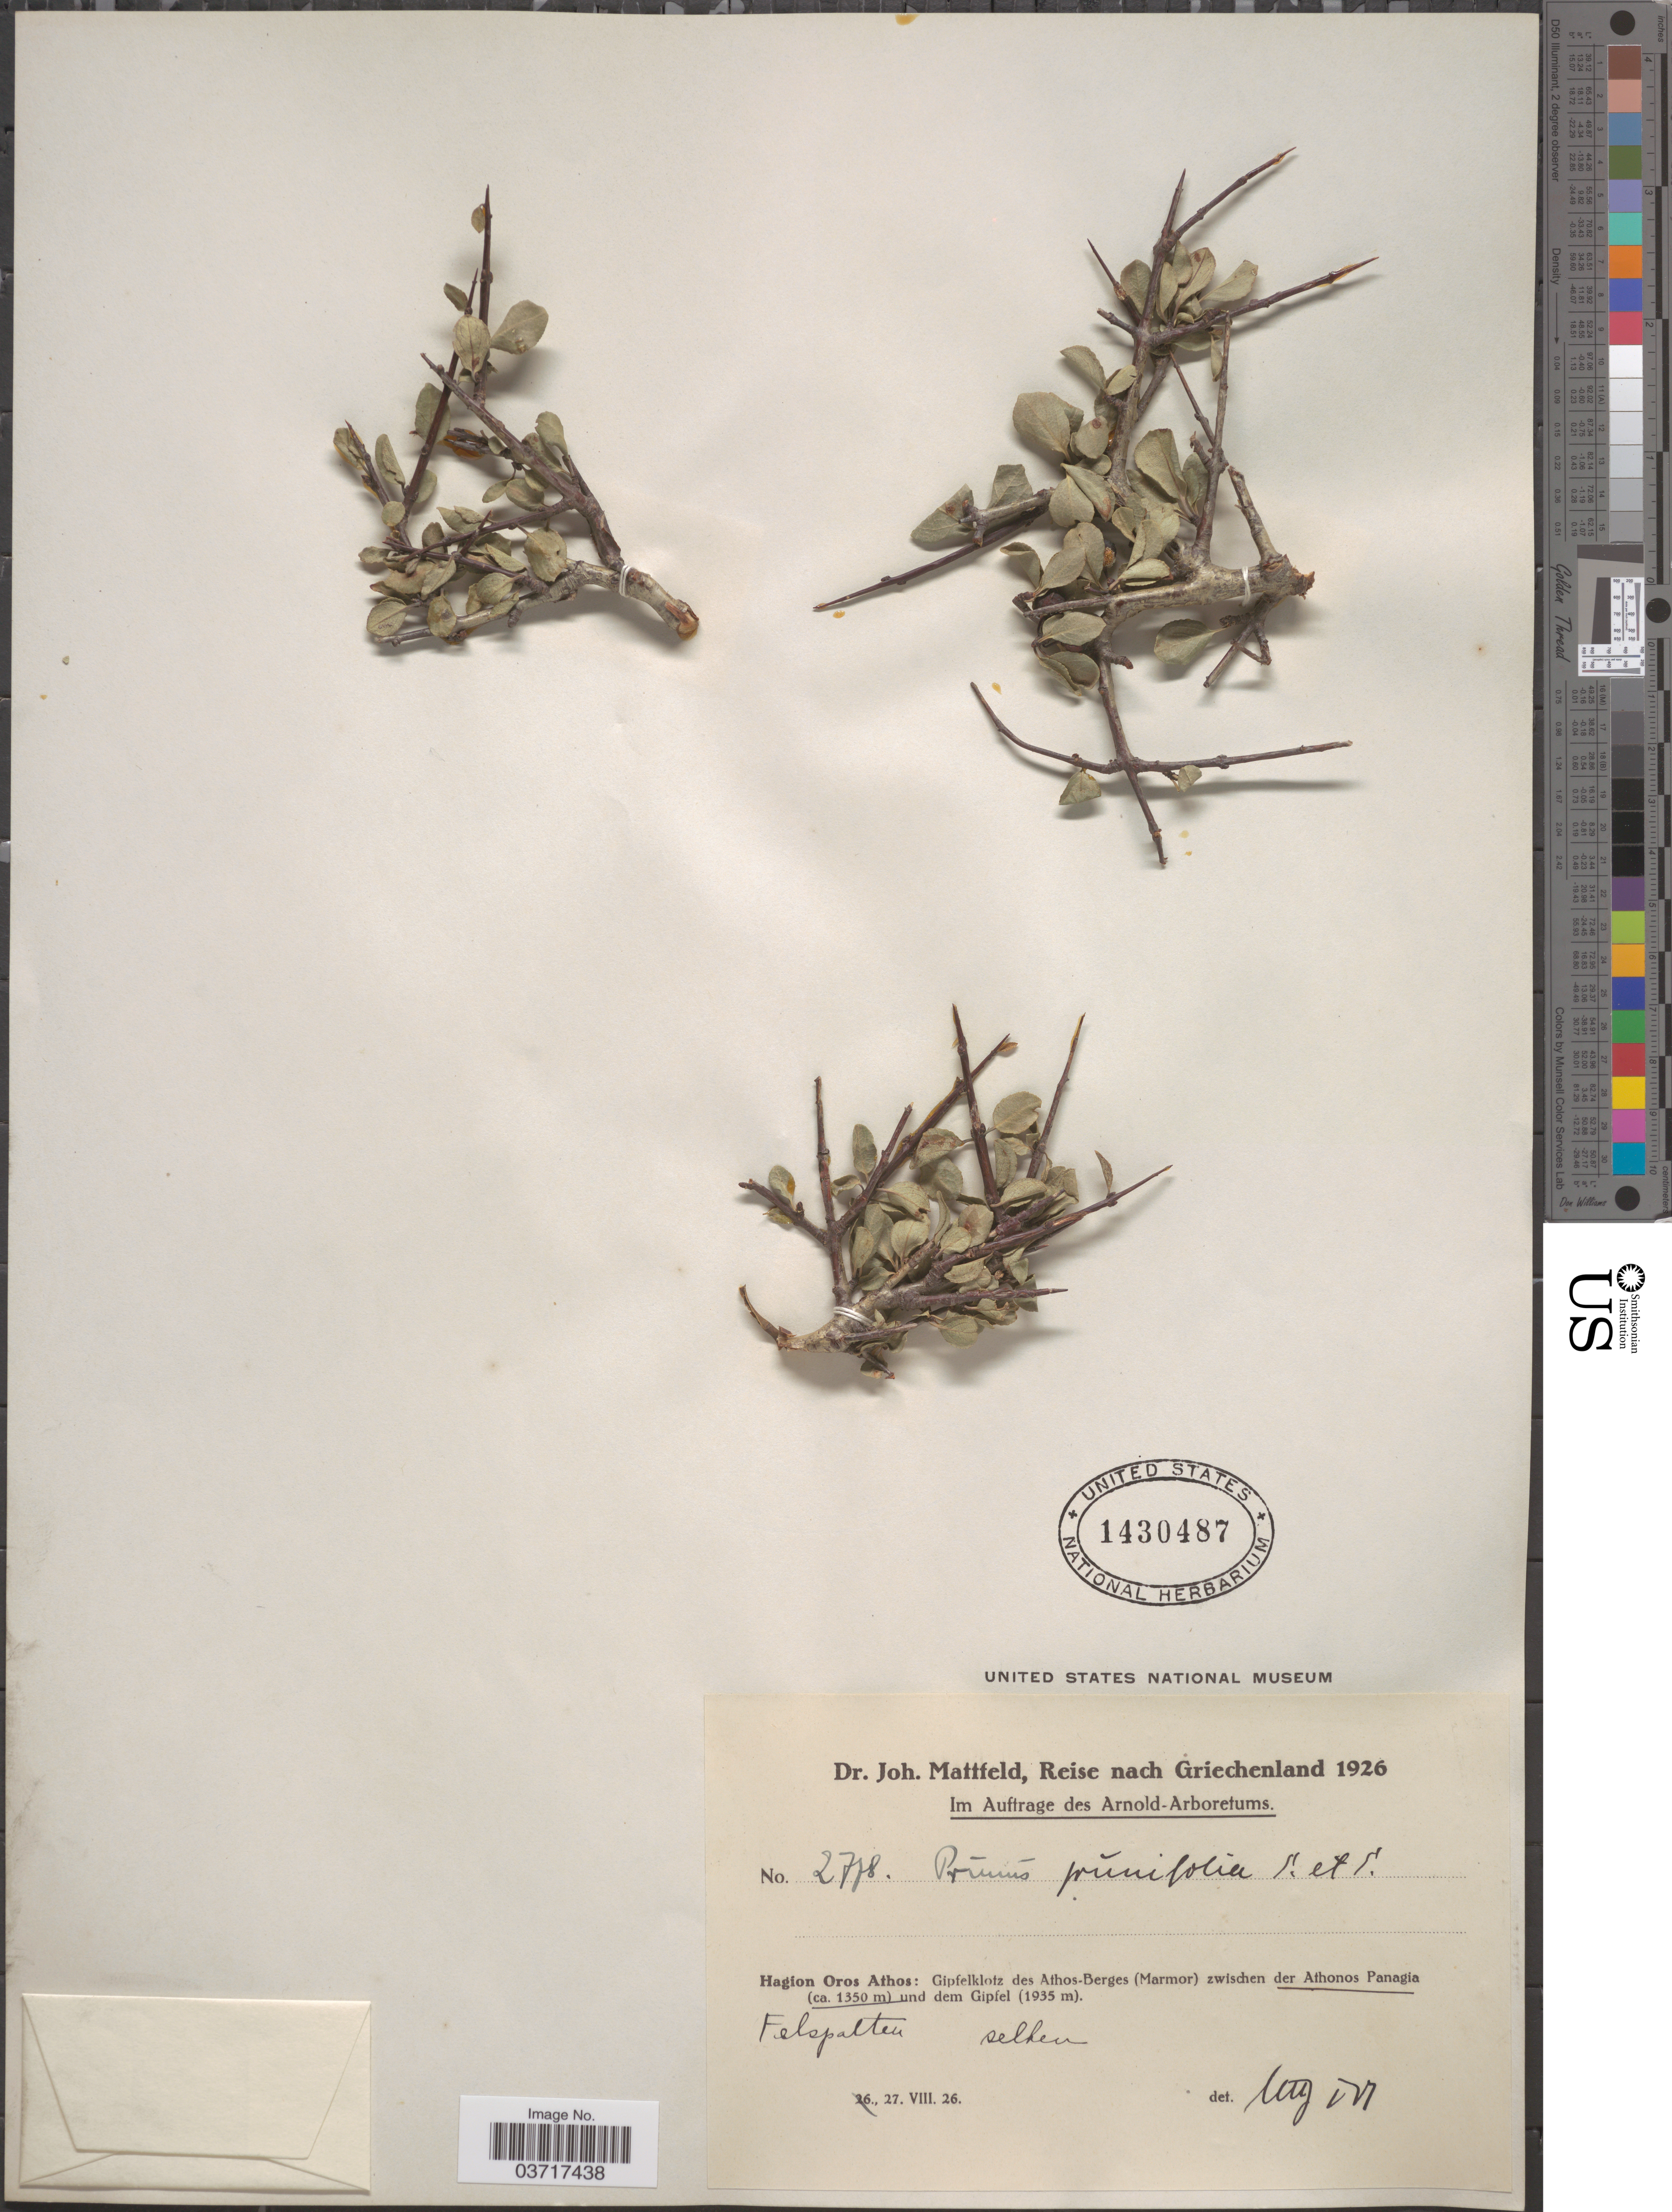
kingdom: Plantae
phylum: Tracheophyta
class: Magnoliopsida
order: Rosales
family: Rosaceae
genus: Prunus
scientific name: Prunus prunifolia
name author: (Greene) Shafer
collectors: J. Mattfeld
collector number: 2778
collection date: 1926-08-27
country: Greece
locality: Hagíon Oros Athos: Gipfelklotz des Athos-Berges (Marmor) zwischen der Athonos Panagia und dem Gipfel.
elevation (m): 1935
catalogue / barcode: US 1430487